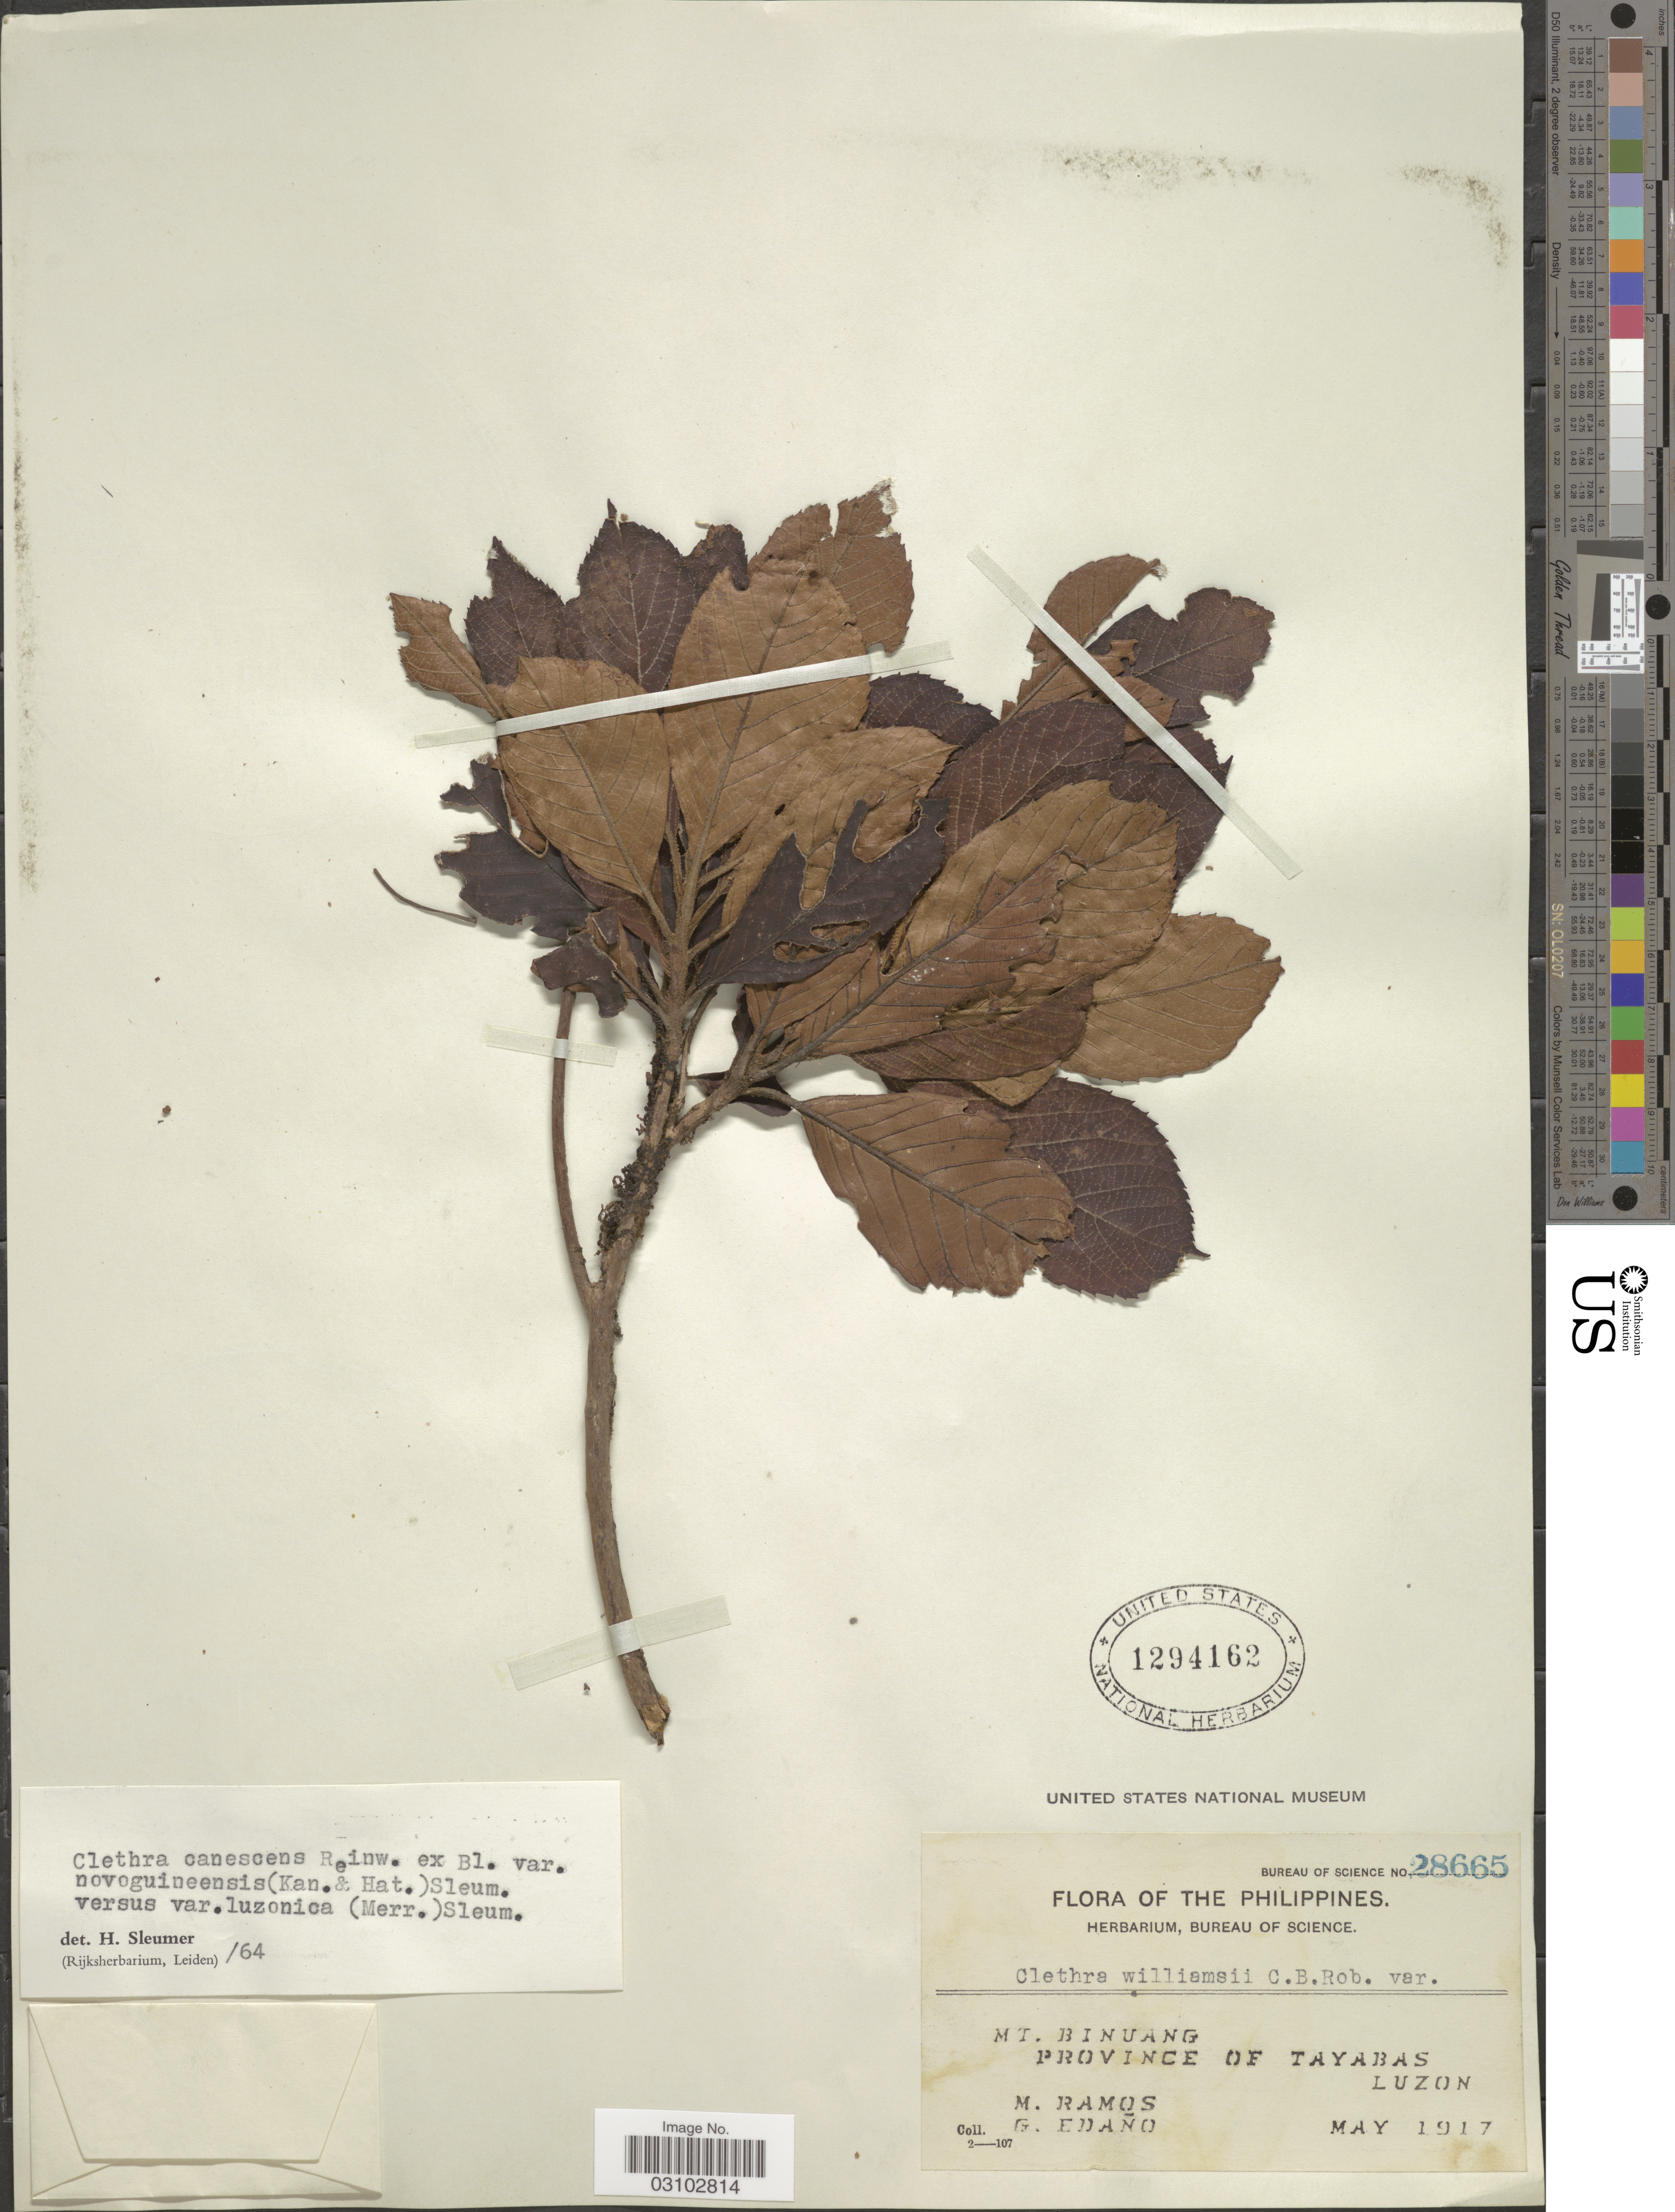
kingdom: Plantae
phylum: Tracheophyta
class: Magnoliopsida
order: Ericales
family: Clethraceae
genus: Clethra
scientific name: Clethra canescens var. novoguineensis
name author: (Kaneh. & Hatus.) Sleumer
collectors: M. Ramos & G. Edaño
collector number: Bureau of Science 28665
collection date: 1917-05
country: Philippines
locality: Mt. Binuang, Province of Tayabas, Luzon.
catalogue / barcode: US 1294162